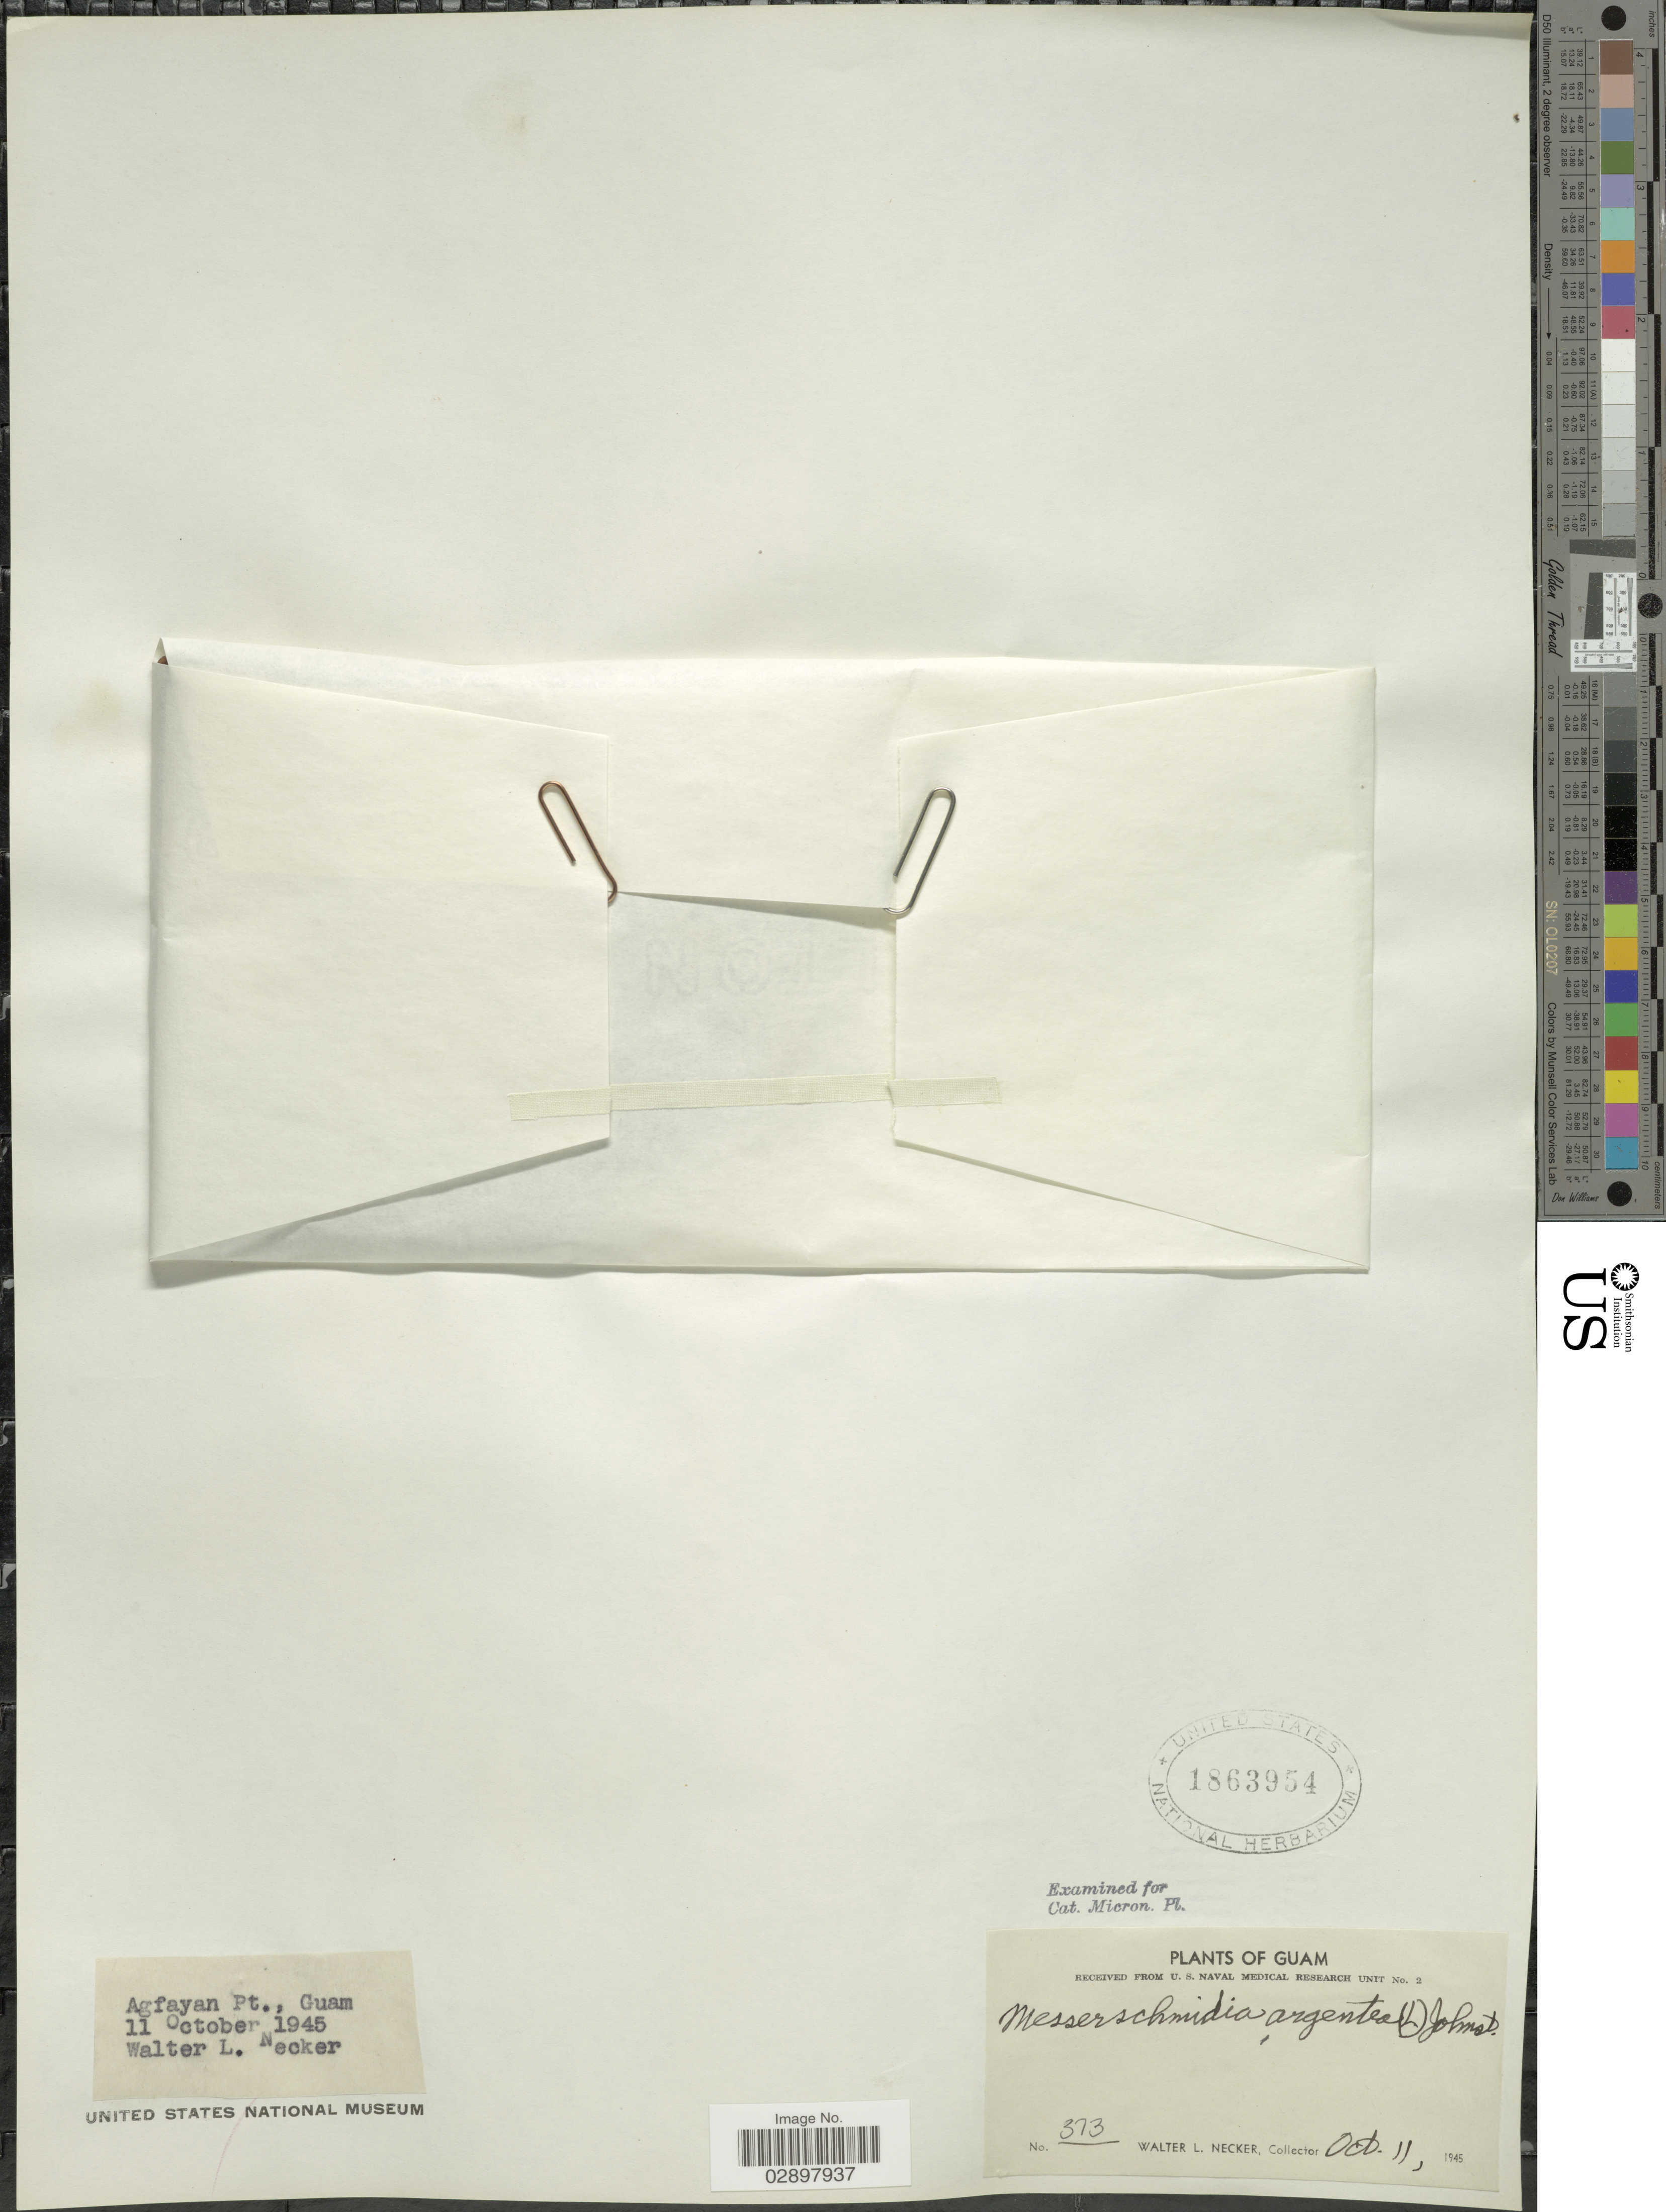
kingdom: Plantae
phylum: Tracheophyta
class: Magnoliopsida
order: Boraginales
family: Heliotropiaceae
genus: Heliotropium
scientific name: Heliotropium arboreum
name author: (Blanco) Mabberley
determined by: Wagner, W. L., (BOT), Smithsonian Institution - National Museum of Natural History (UNITED STATES)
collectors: W. L. Necker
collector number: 373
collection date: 1945-10-11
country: Guam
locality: Agfayan Pt.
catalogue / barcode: US 1863954